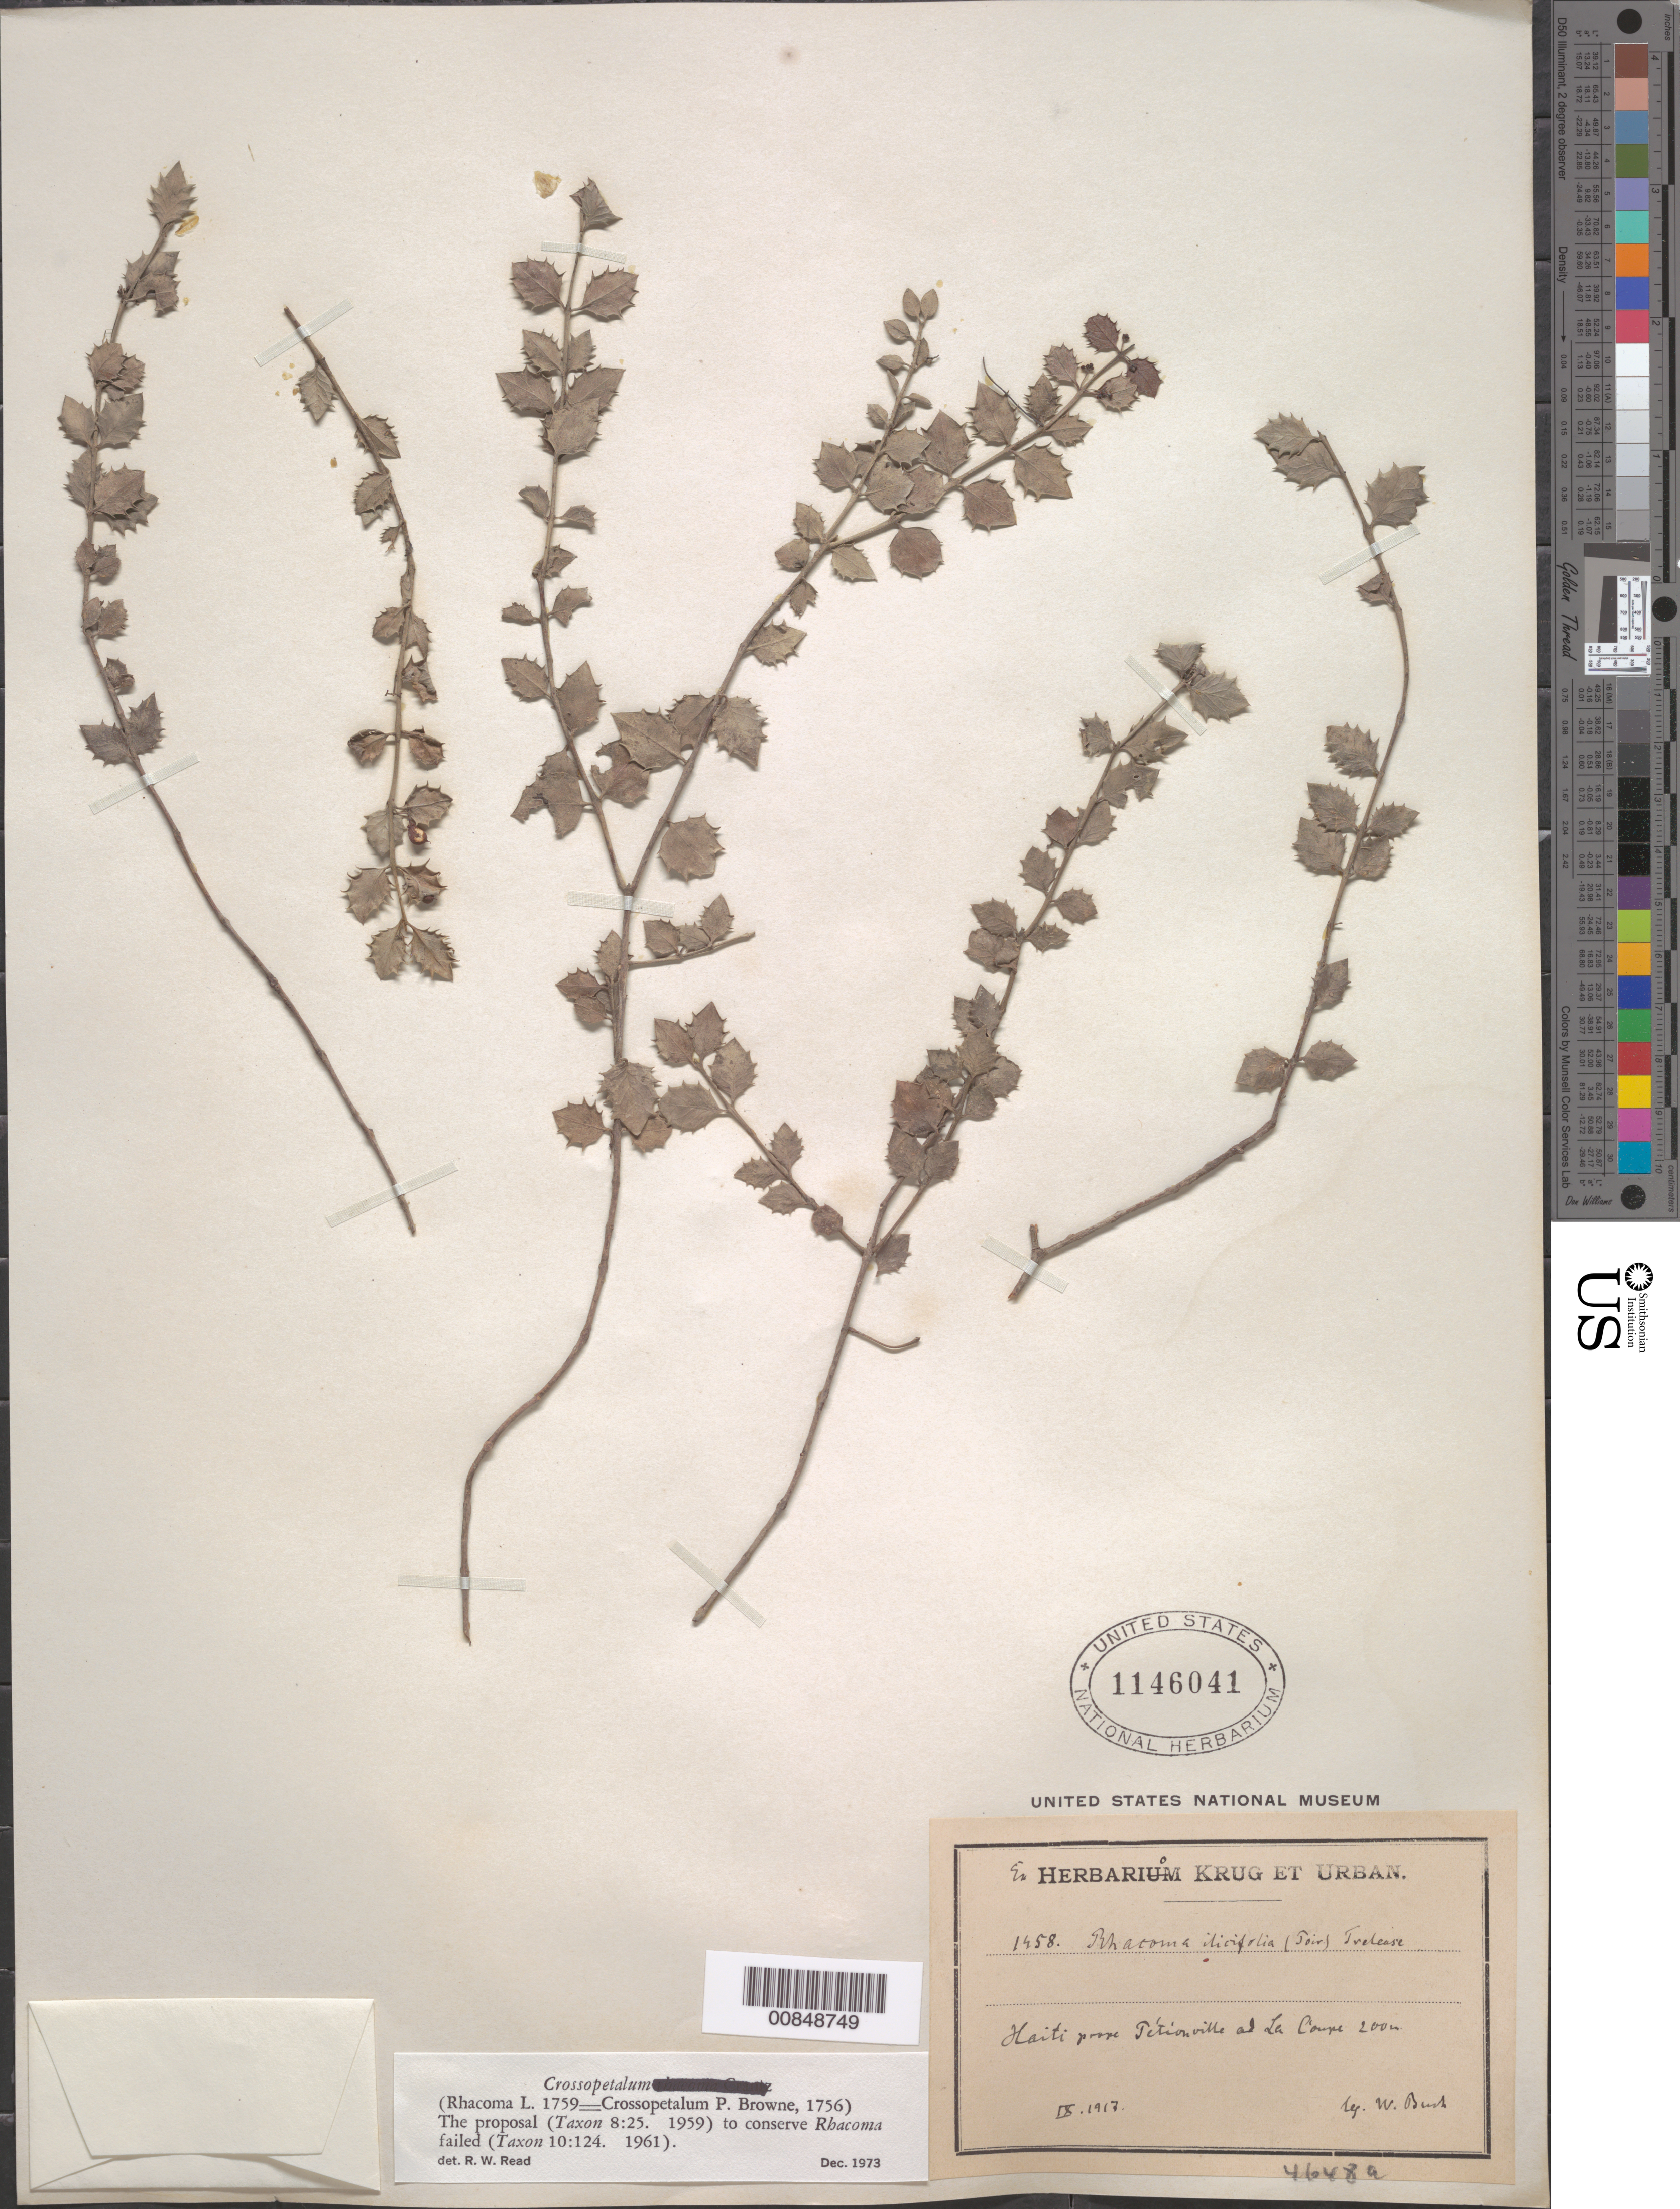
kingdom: Plantae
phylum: Tracheophyta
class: Magnoliopsida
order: Celastrales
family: Celastraceae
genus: Crossopetalum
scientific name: Crossopetalum ilicifolium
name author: (Poir.) Kuntze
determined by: Read, Robert W., (US), NMNH (UNITED STATES)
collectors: W. Bush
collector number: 1458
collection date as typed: Sep 1917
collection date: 1917-09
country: Haiti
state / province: Ouest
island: Hispaniola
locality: Pétionville, at La Coupe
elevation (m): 200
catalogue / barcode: US 1146041